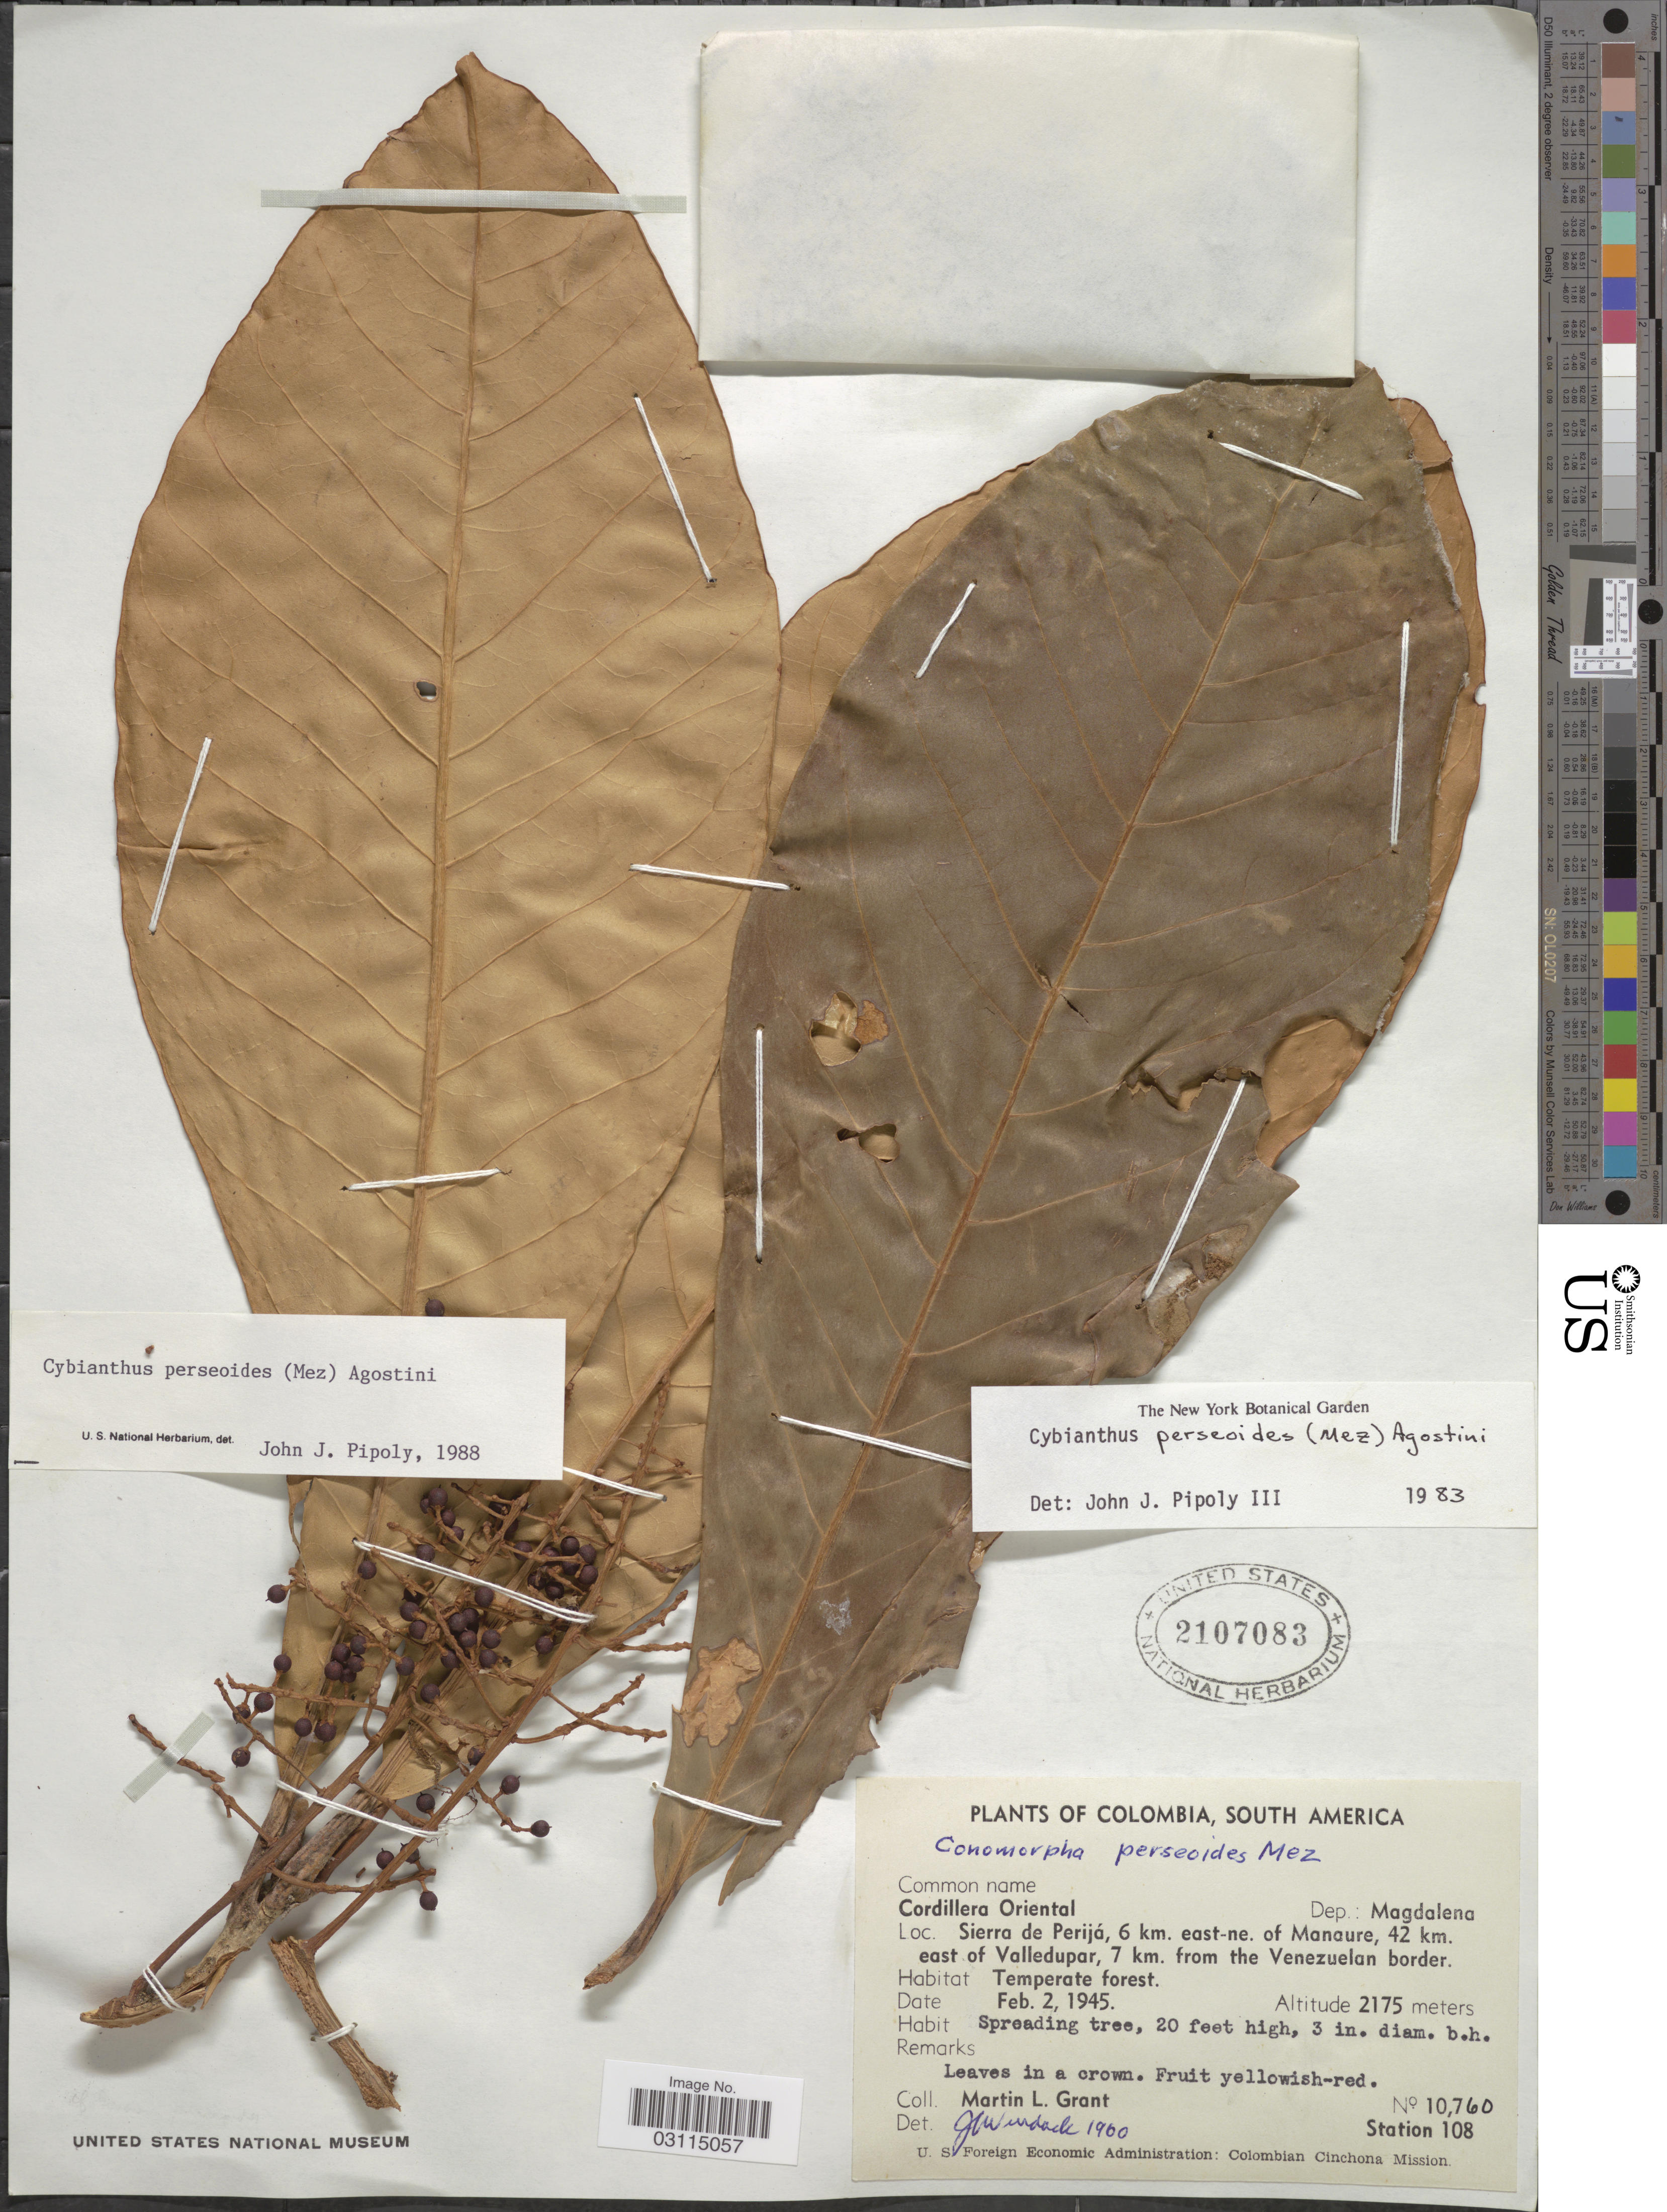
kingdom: Plantae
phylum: Tracheophyta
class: Magnoliopsida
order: Ericales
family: Primulaceae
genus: Cybianthus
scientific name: Cybianthus perseoides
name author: (Mez) G. Agostini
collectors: M. L. Grant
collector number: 10760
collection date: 1945-02-02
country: Colombia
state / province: Magdalena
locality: Cordillera Oriental, Dep.: Magdalena, Sierra de Perijá, 6 km. east-ne. of Manaure, 42 km. east of Valledupar, 7 km. from the Venezuelan border, Station 108.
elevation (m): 2175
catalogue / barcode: US 2107083